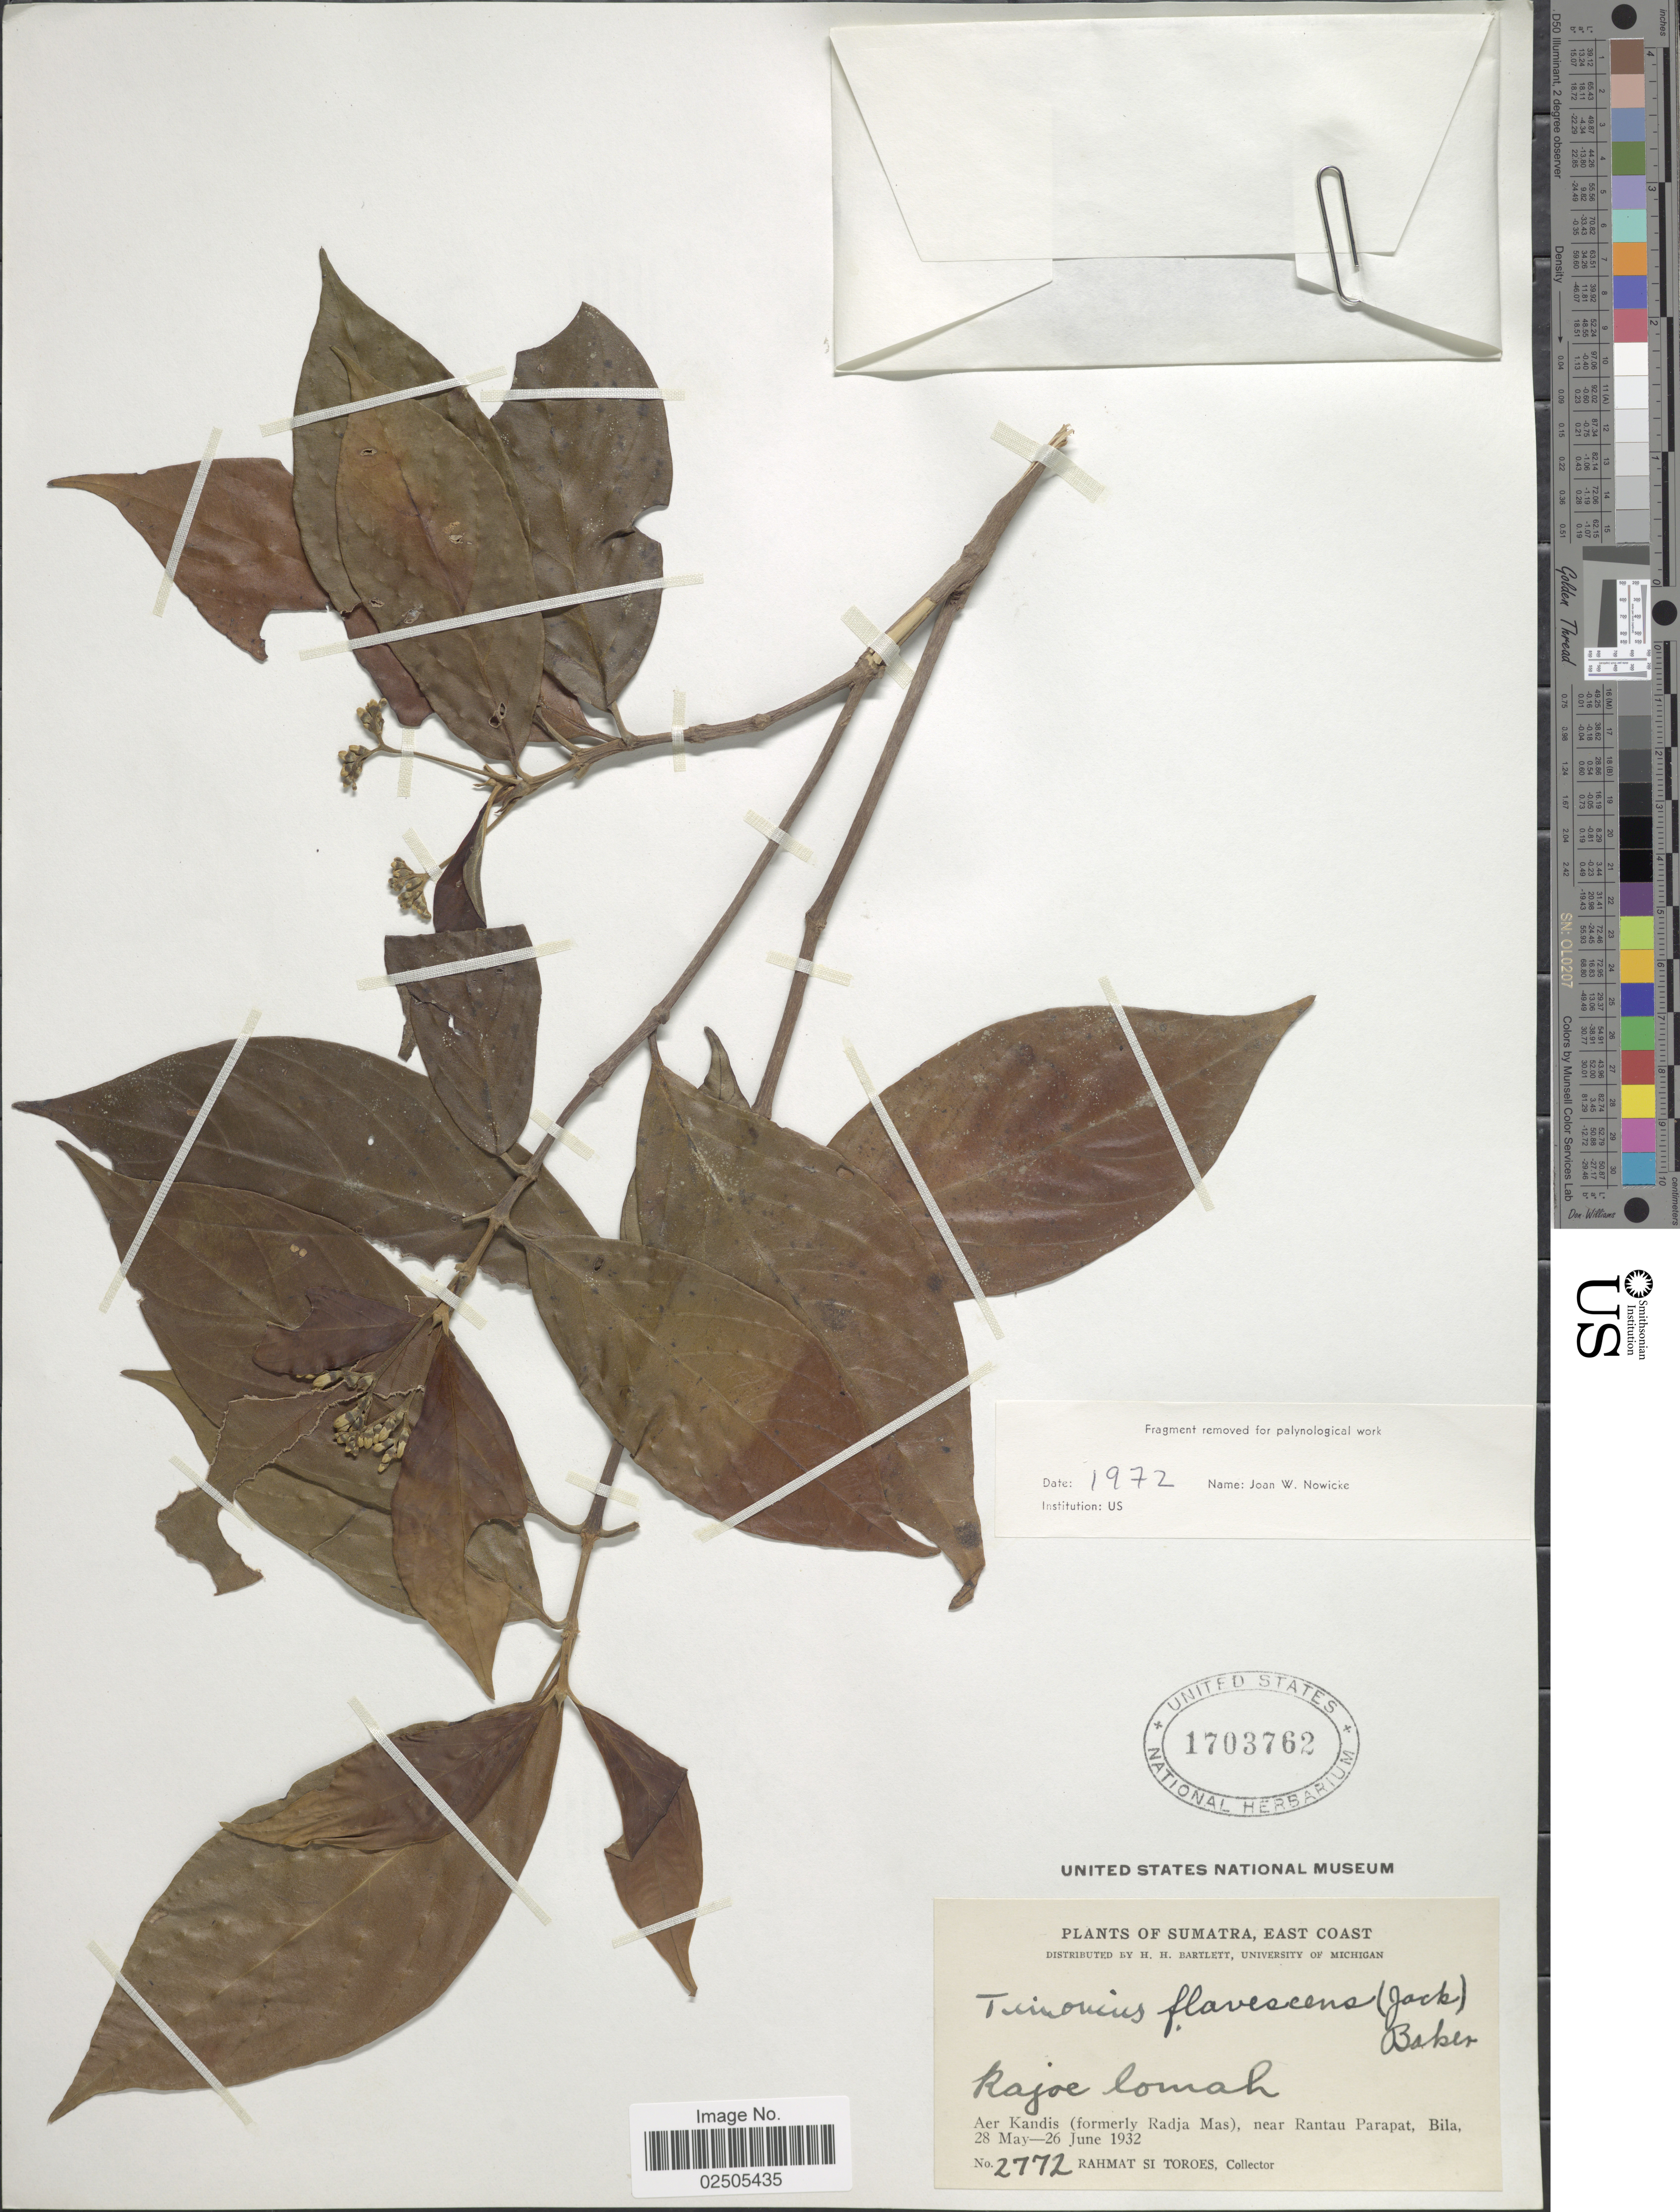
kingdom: Plantae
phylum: Tracheophyta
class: Magnoliopsida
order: Gentianales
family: Rubiaceae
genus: Timonius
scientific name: Timonius flavescens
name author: (Jack) Baker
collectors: Rahmat Si Boeea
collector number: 2772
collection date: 1932-05-28/1932-06-26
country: Indonesia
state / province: Sumatra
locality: East Coast, Aer Kandis (formerly Radja Mas), near Rantau Parapat, Bila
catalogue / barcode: US 1703762